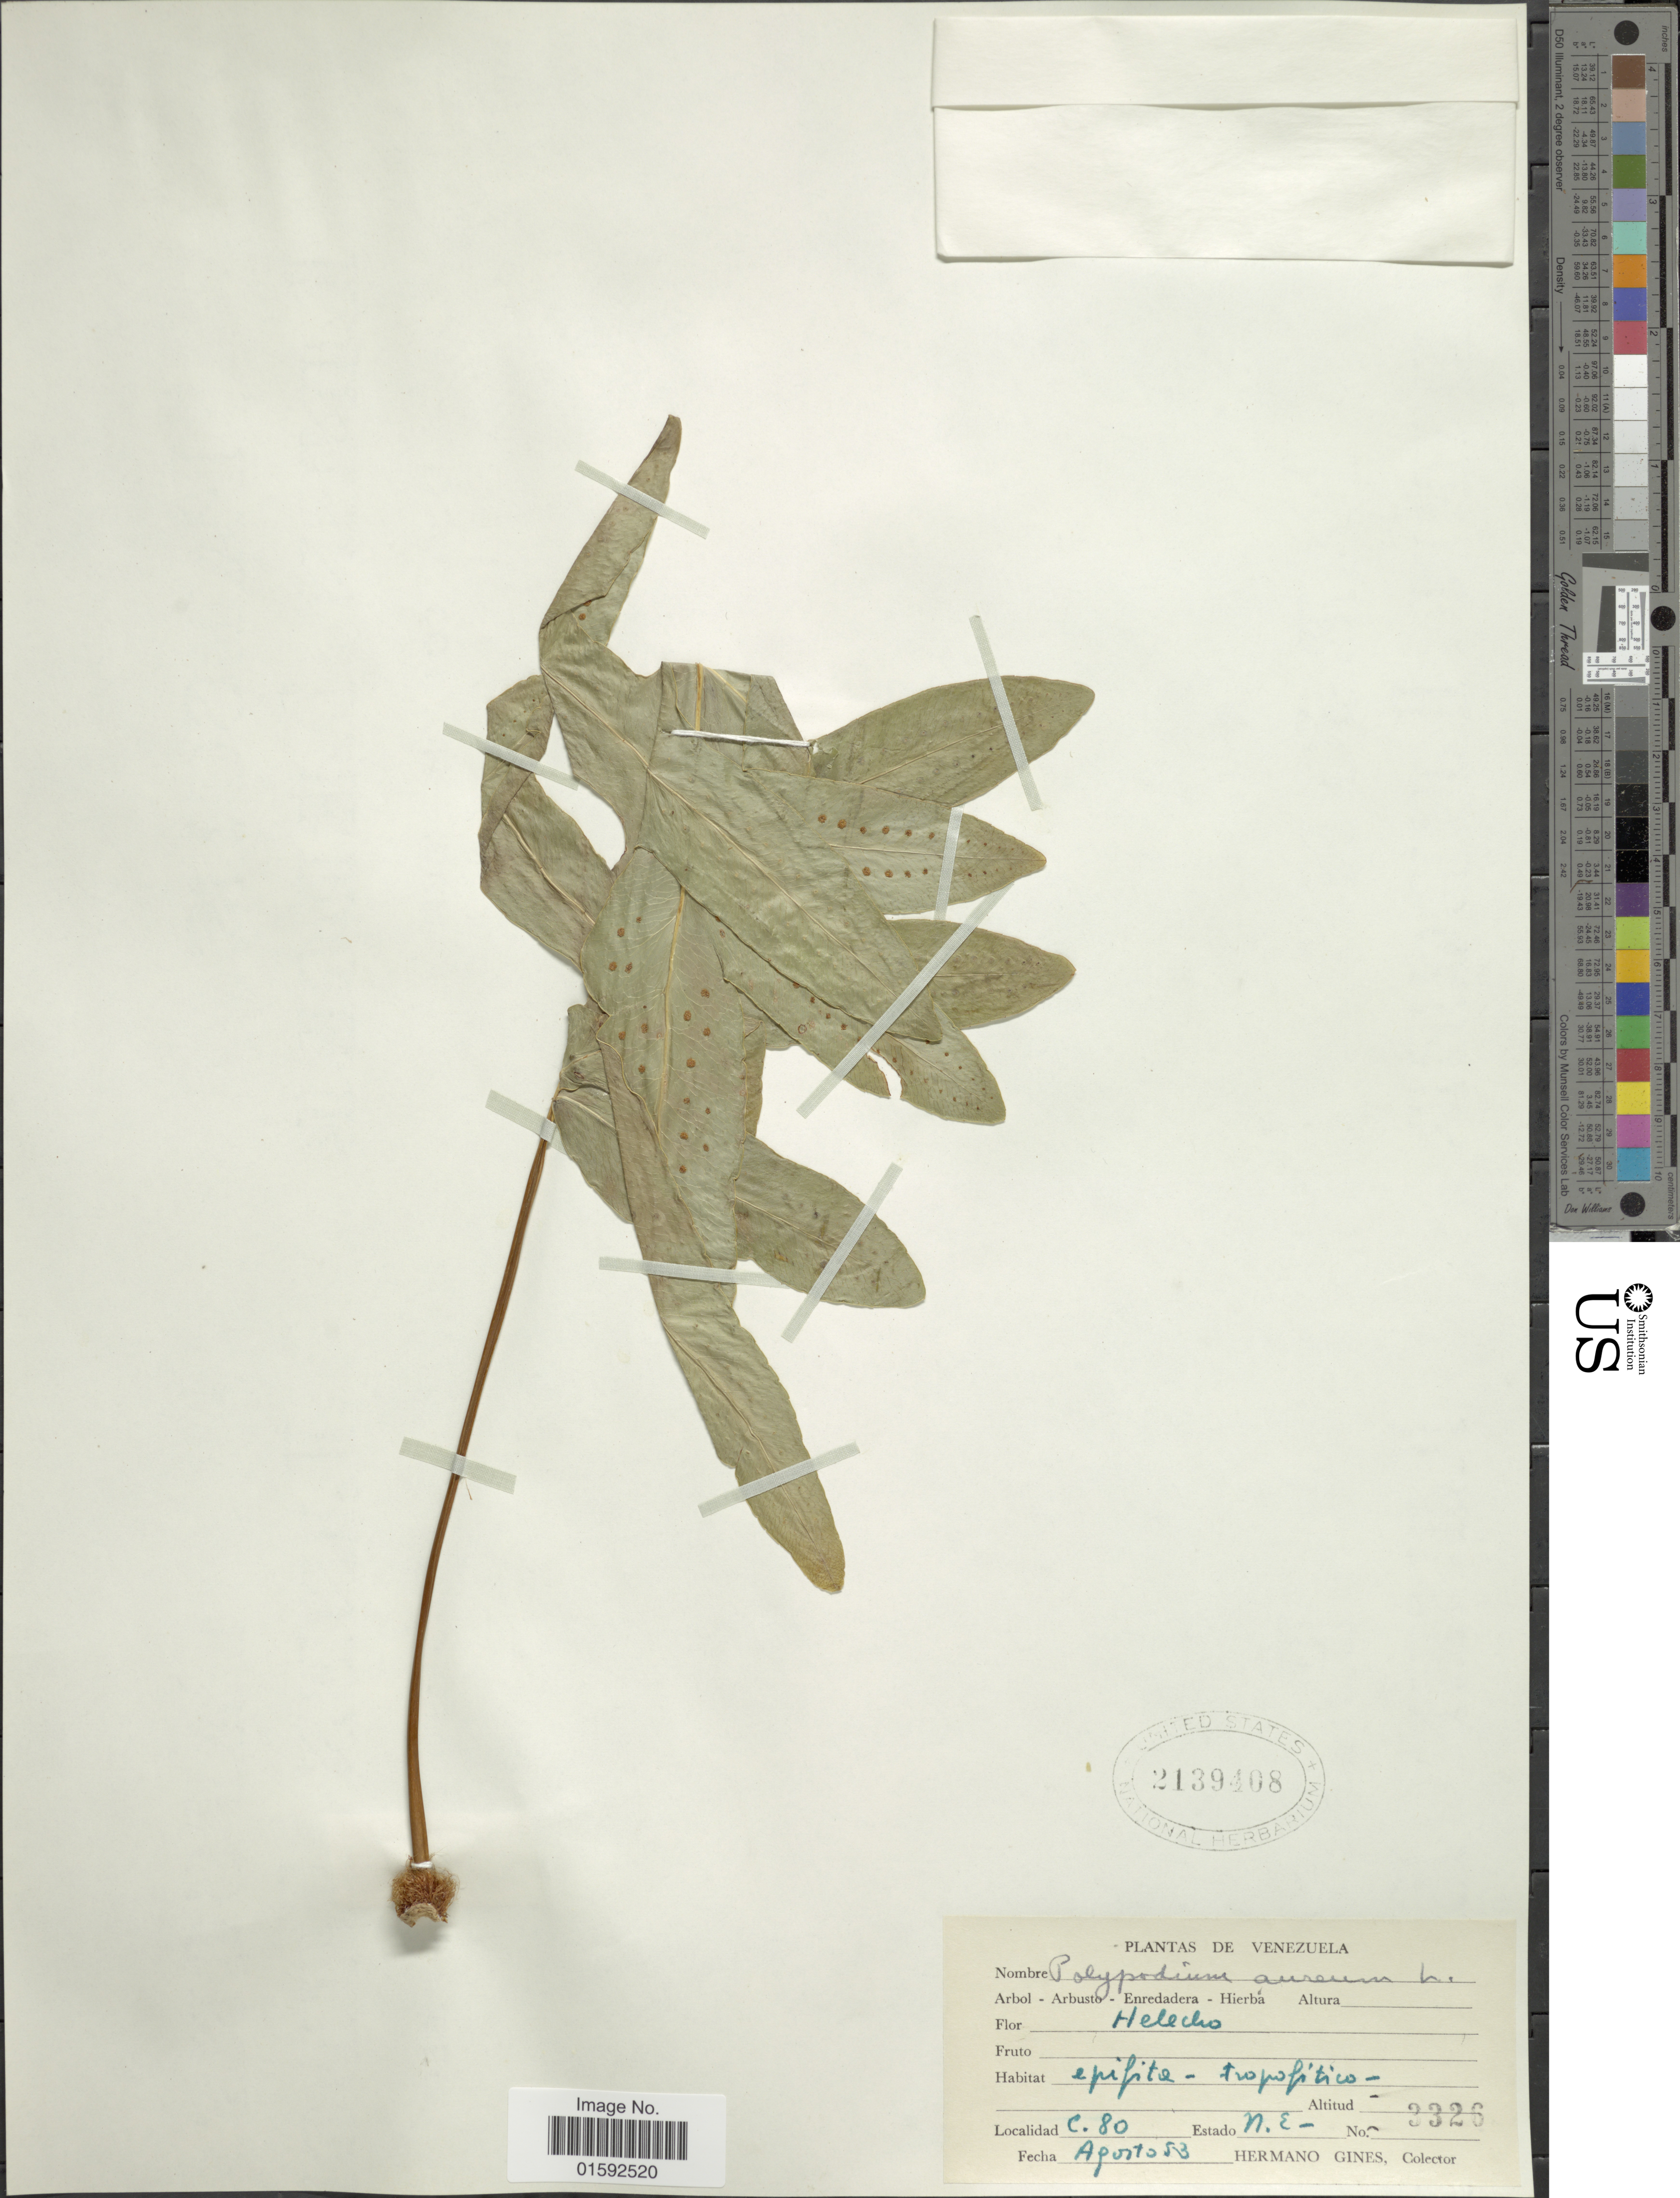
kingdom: Plantae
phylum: Tracheophyta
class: Polypodiopsida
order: Polypodiales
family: Polypodiaceae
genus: Phlebodium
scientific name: Phlebodium aureum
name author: (L.) J. Sm.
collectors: Bro. Gines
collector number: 3326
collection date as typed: Transcribed d/m/y: /8/53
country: Venezuela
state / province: Nueva Esparta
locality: Venezuela, C.80, Estado N. E.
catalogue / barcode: US 2139408